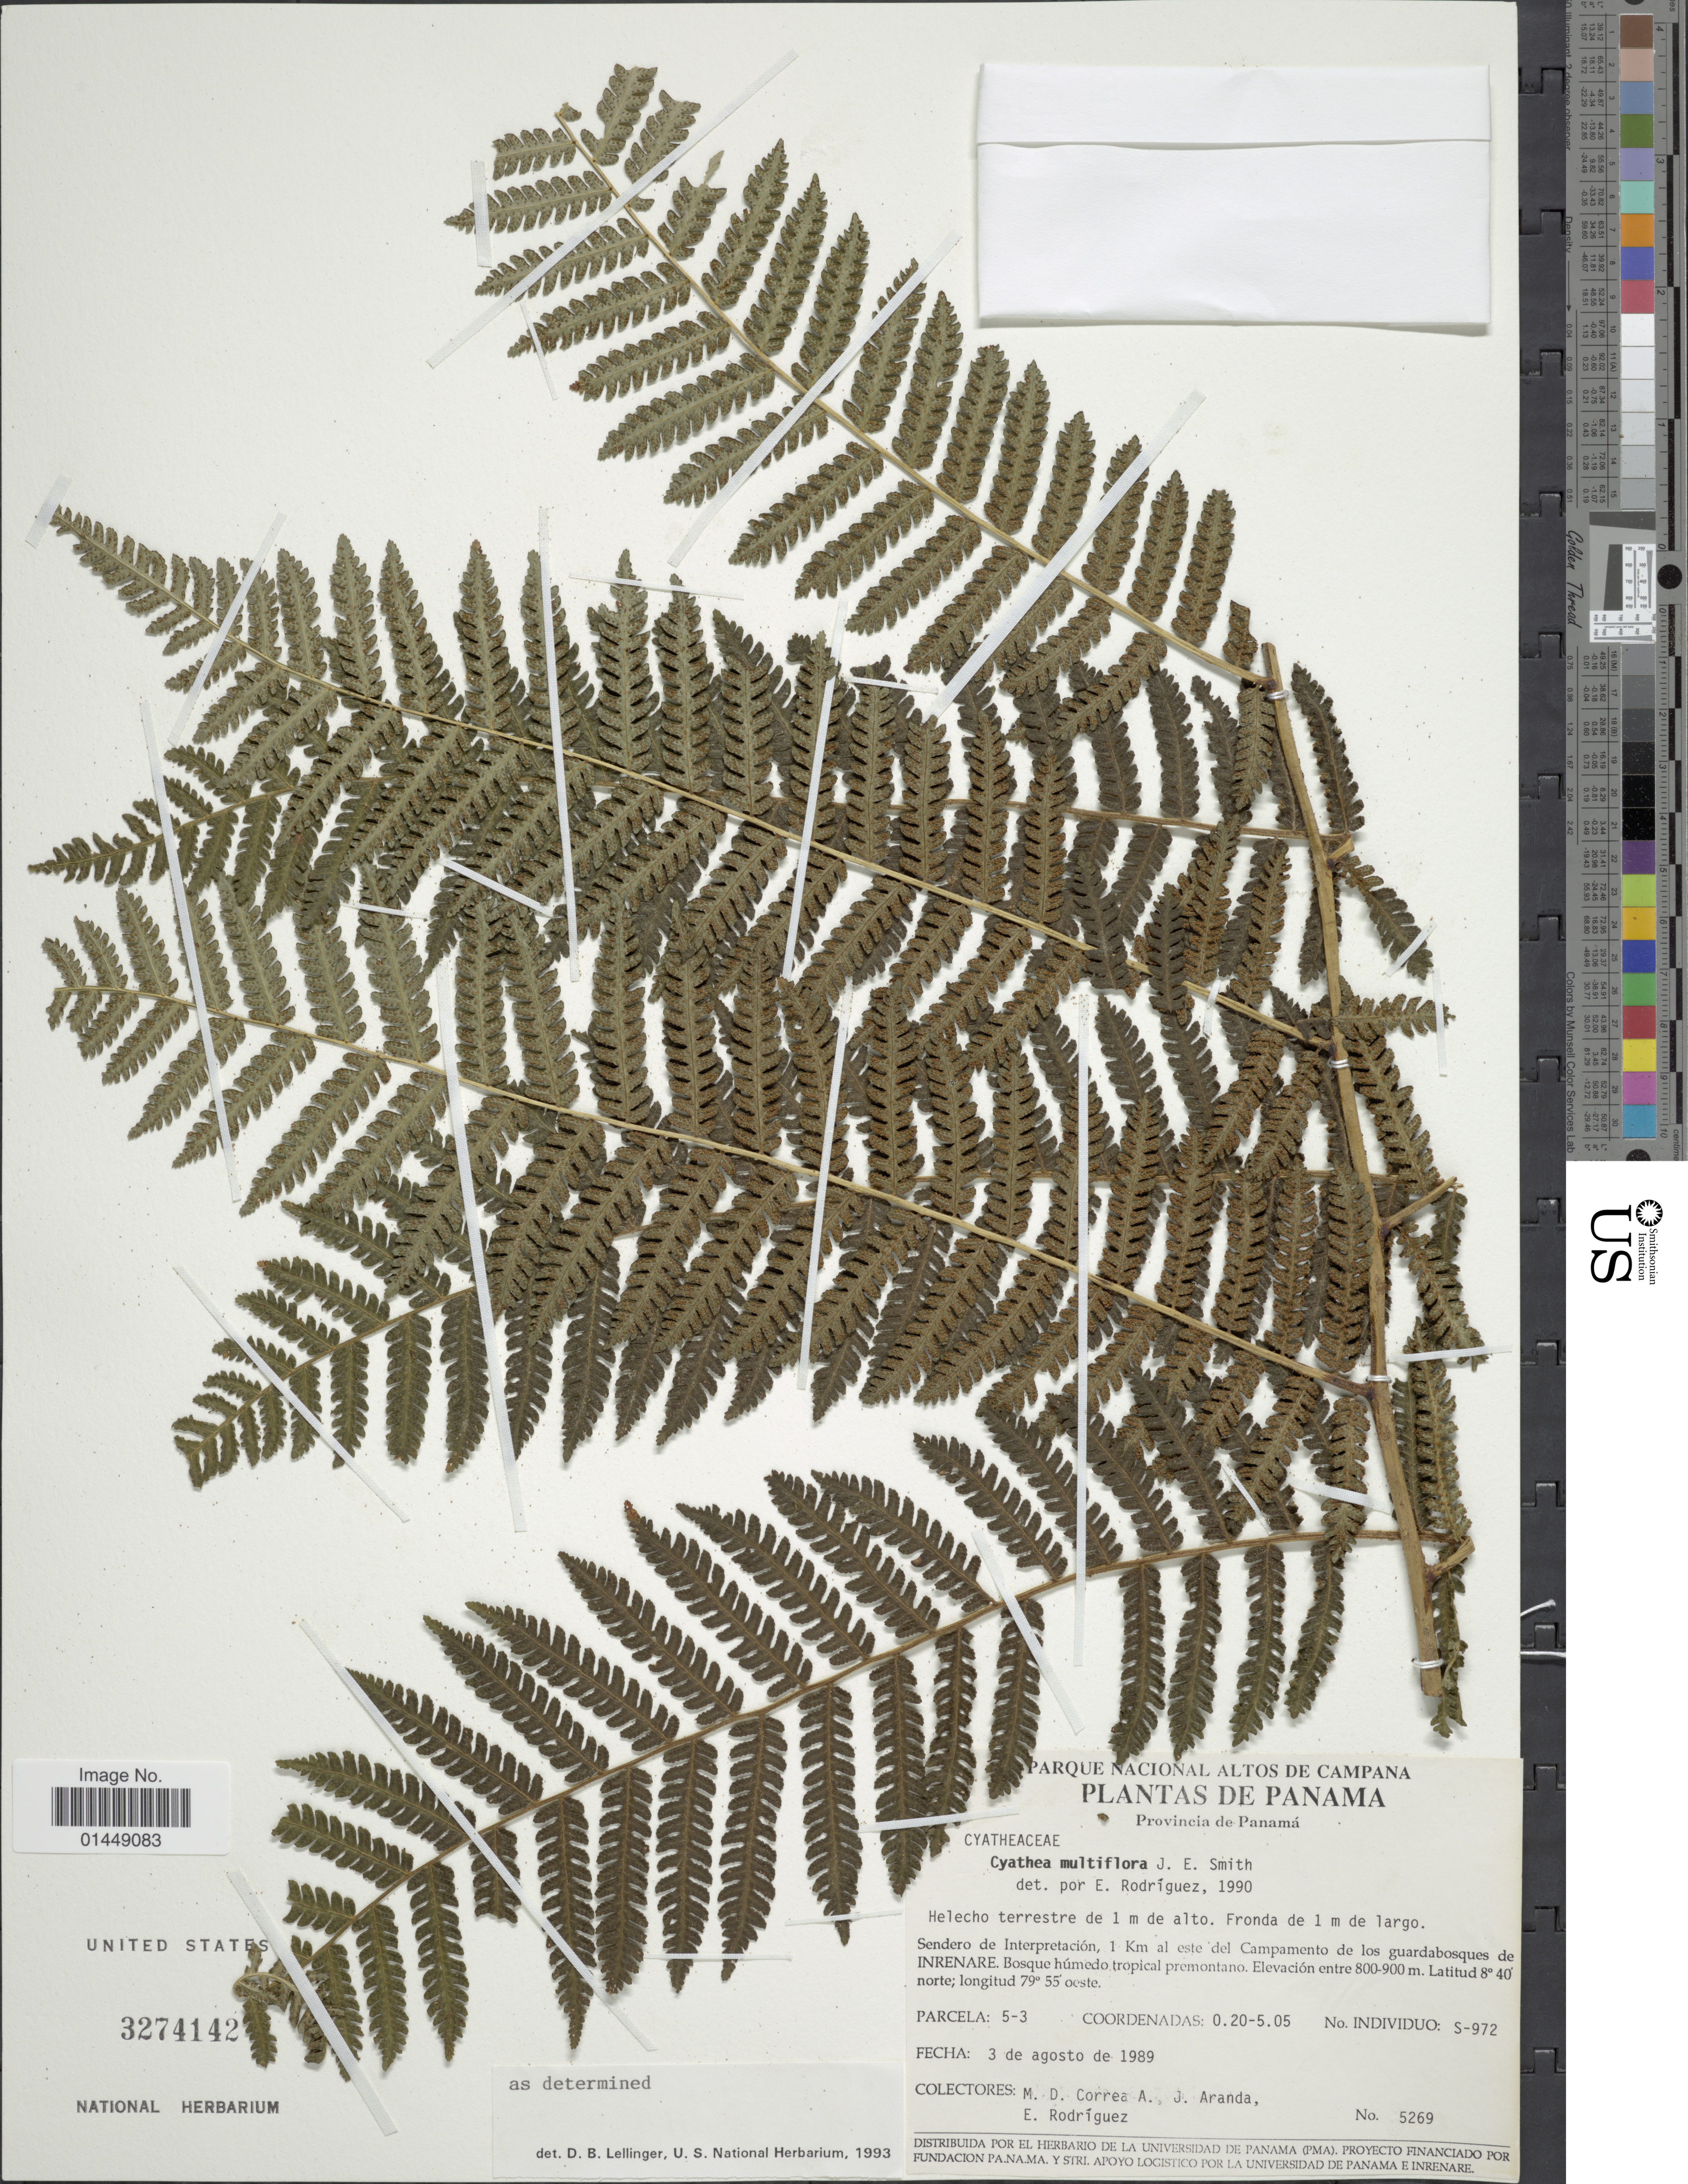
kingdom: Plantae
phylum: Tracheophyta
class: Polypodiopsida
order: Cyatheales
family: Cyatheaceae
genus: Cyathea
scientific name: Cyathea multiflora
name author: Sm.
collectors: M. D. Corrêa-A., J. Aranda & E. Rodriguez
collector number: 5269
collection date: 1989-08-03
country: Panama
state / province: Panamá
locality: Provincia de Panamá. Sendero de Interpretación, 1 Km al este del Campamento de los guardabosques de Inrenare.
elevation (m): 800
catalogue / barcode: US 3274142